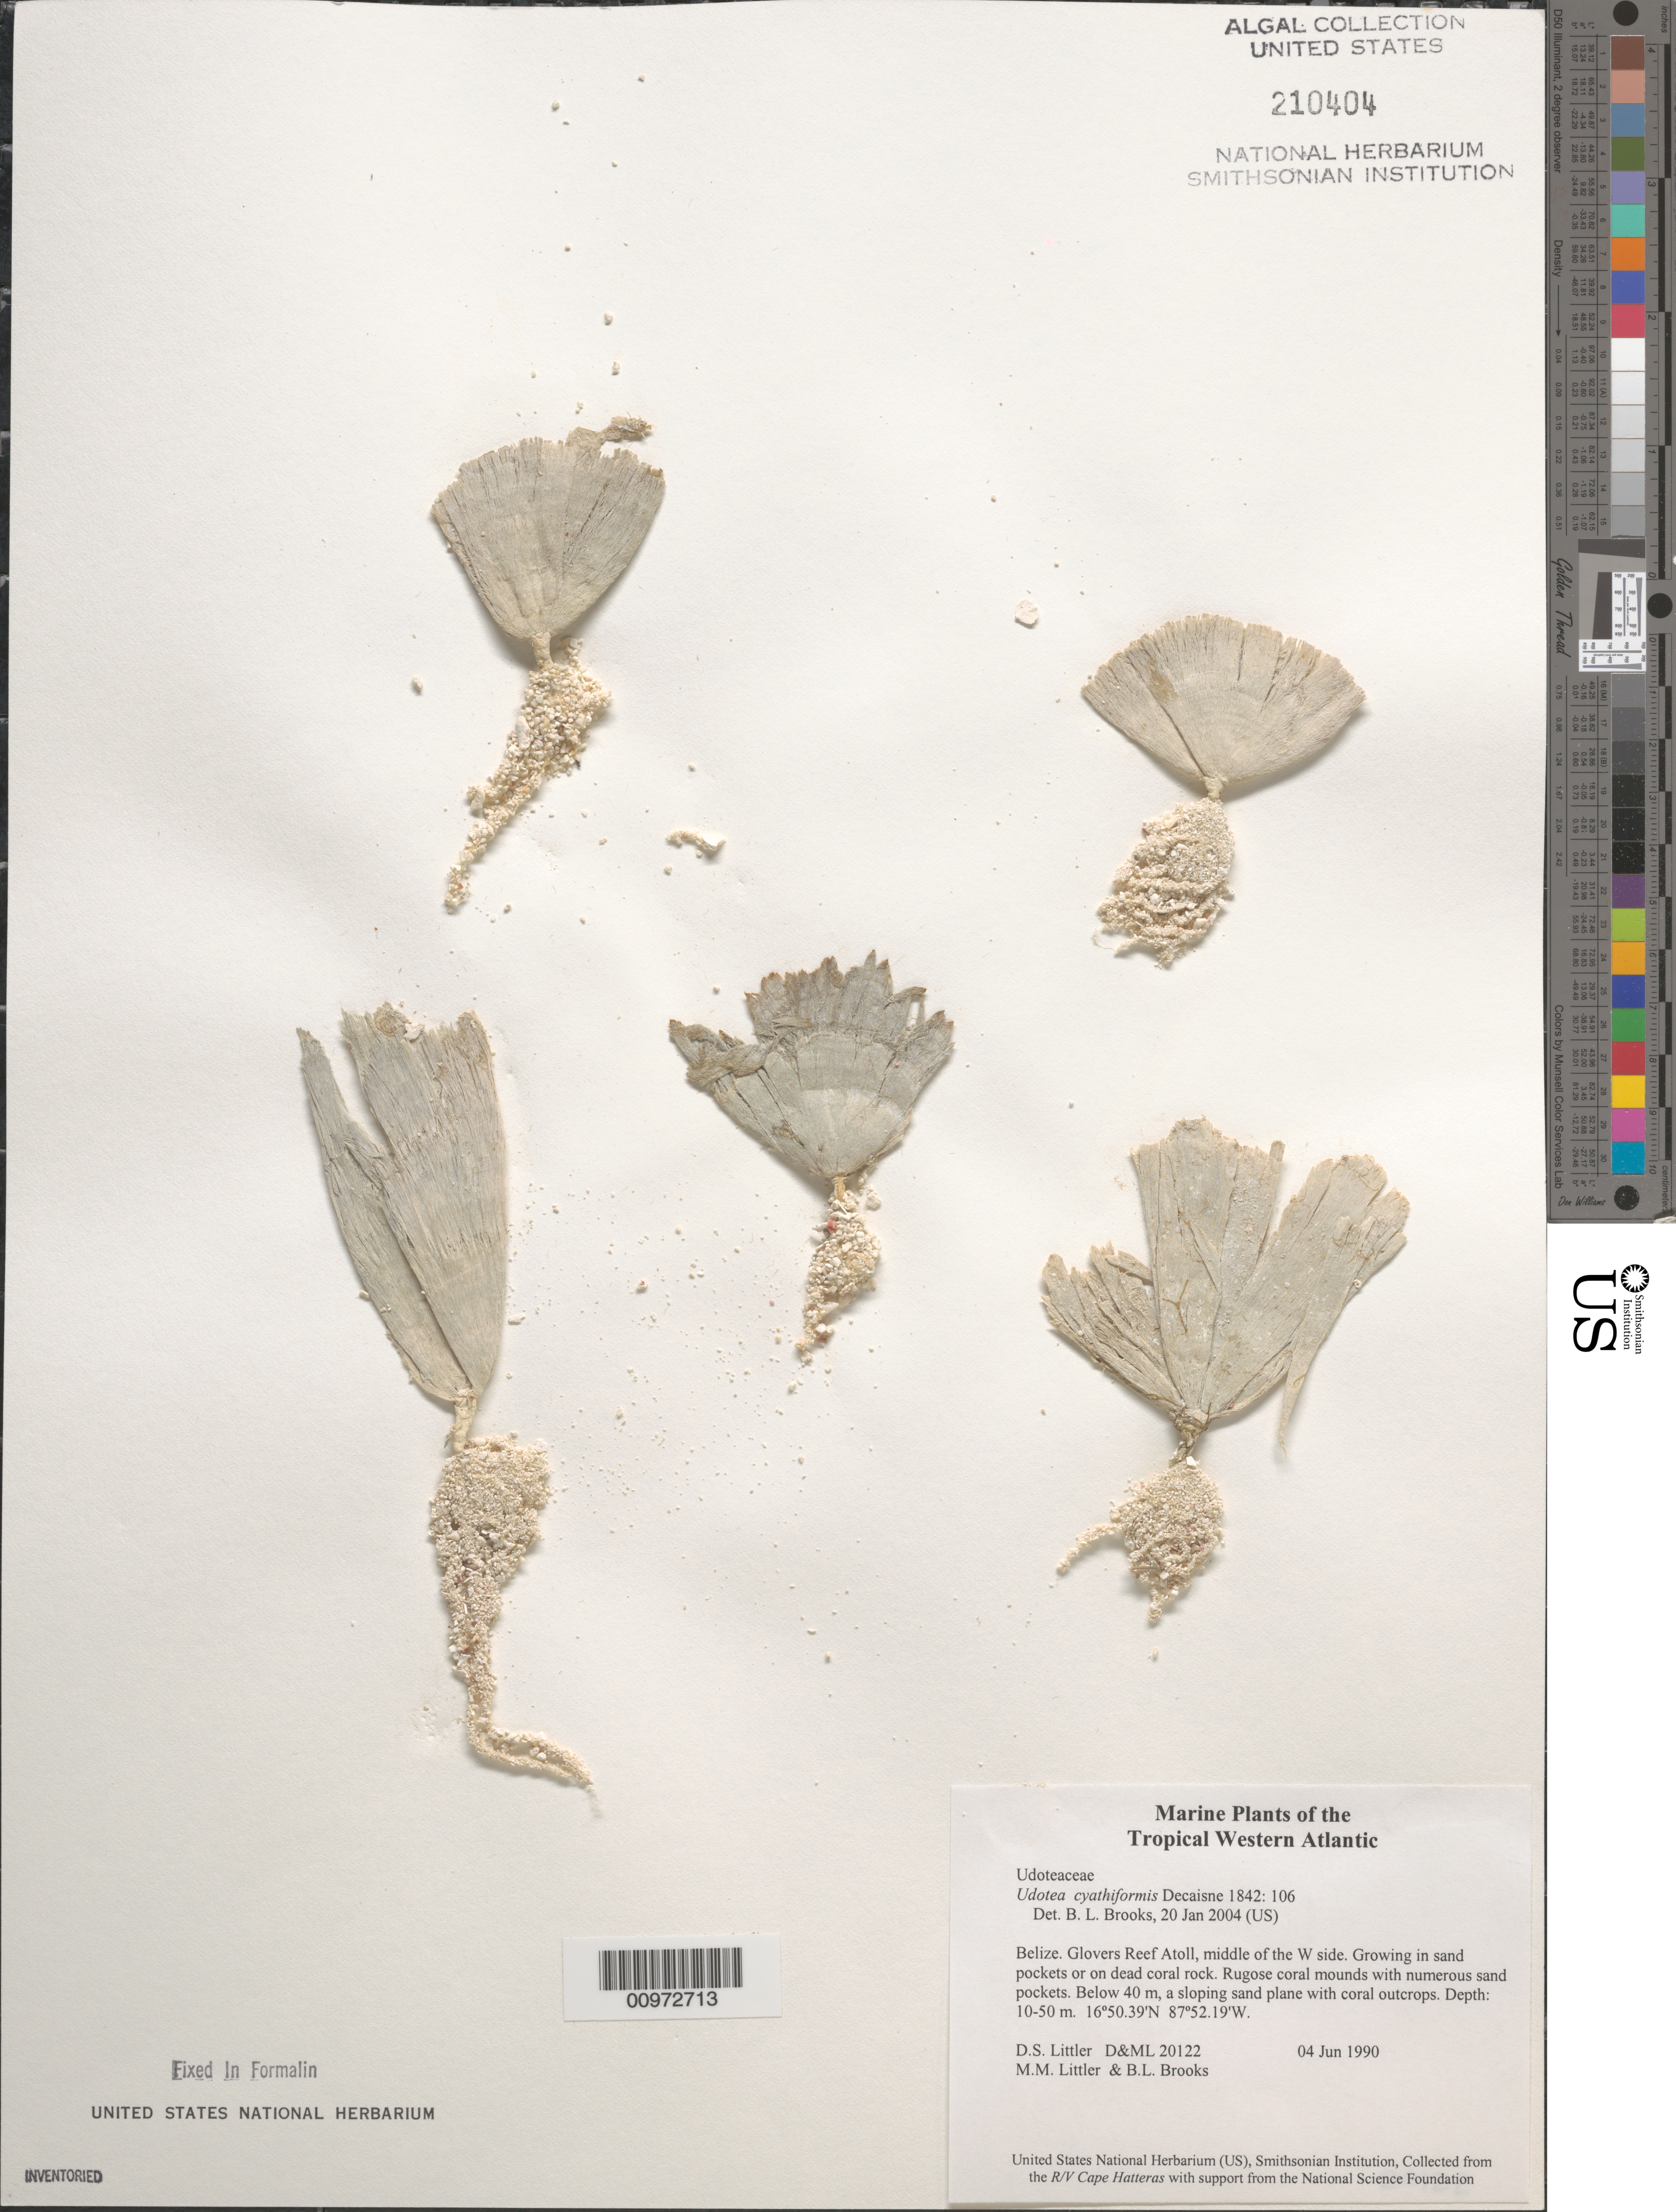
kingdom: Plantae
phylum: Chlorophyta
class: Ulvophyceae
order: Bryopsidales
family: Udoteaceae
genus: Udotea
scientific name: Udotea cyathiformis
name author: Decne.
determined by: Brooks, B. L., (BOT), Smithsonian Institution - National Museum of Natural History (UNITED STATES)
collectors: D. S. Littler, M. M. Littler & B. Brooks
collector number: D&ML 20122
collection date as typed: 04 Jun 1990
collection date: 1990-06-04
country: Belize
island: Glovers Reef Atoll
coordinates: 16 50.39'N, 87 52.19'W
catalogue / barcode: US 210404